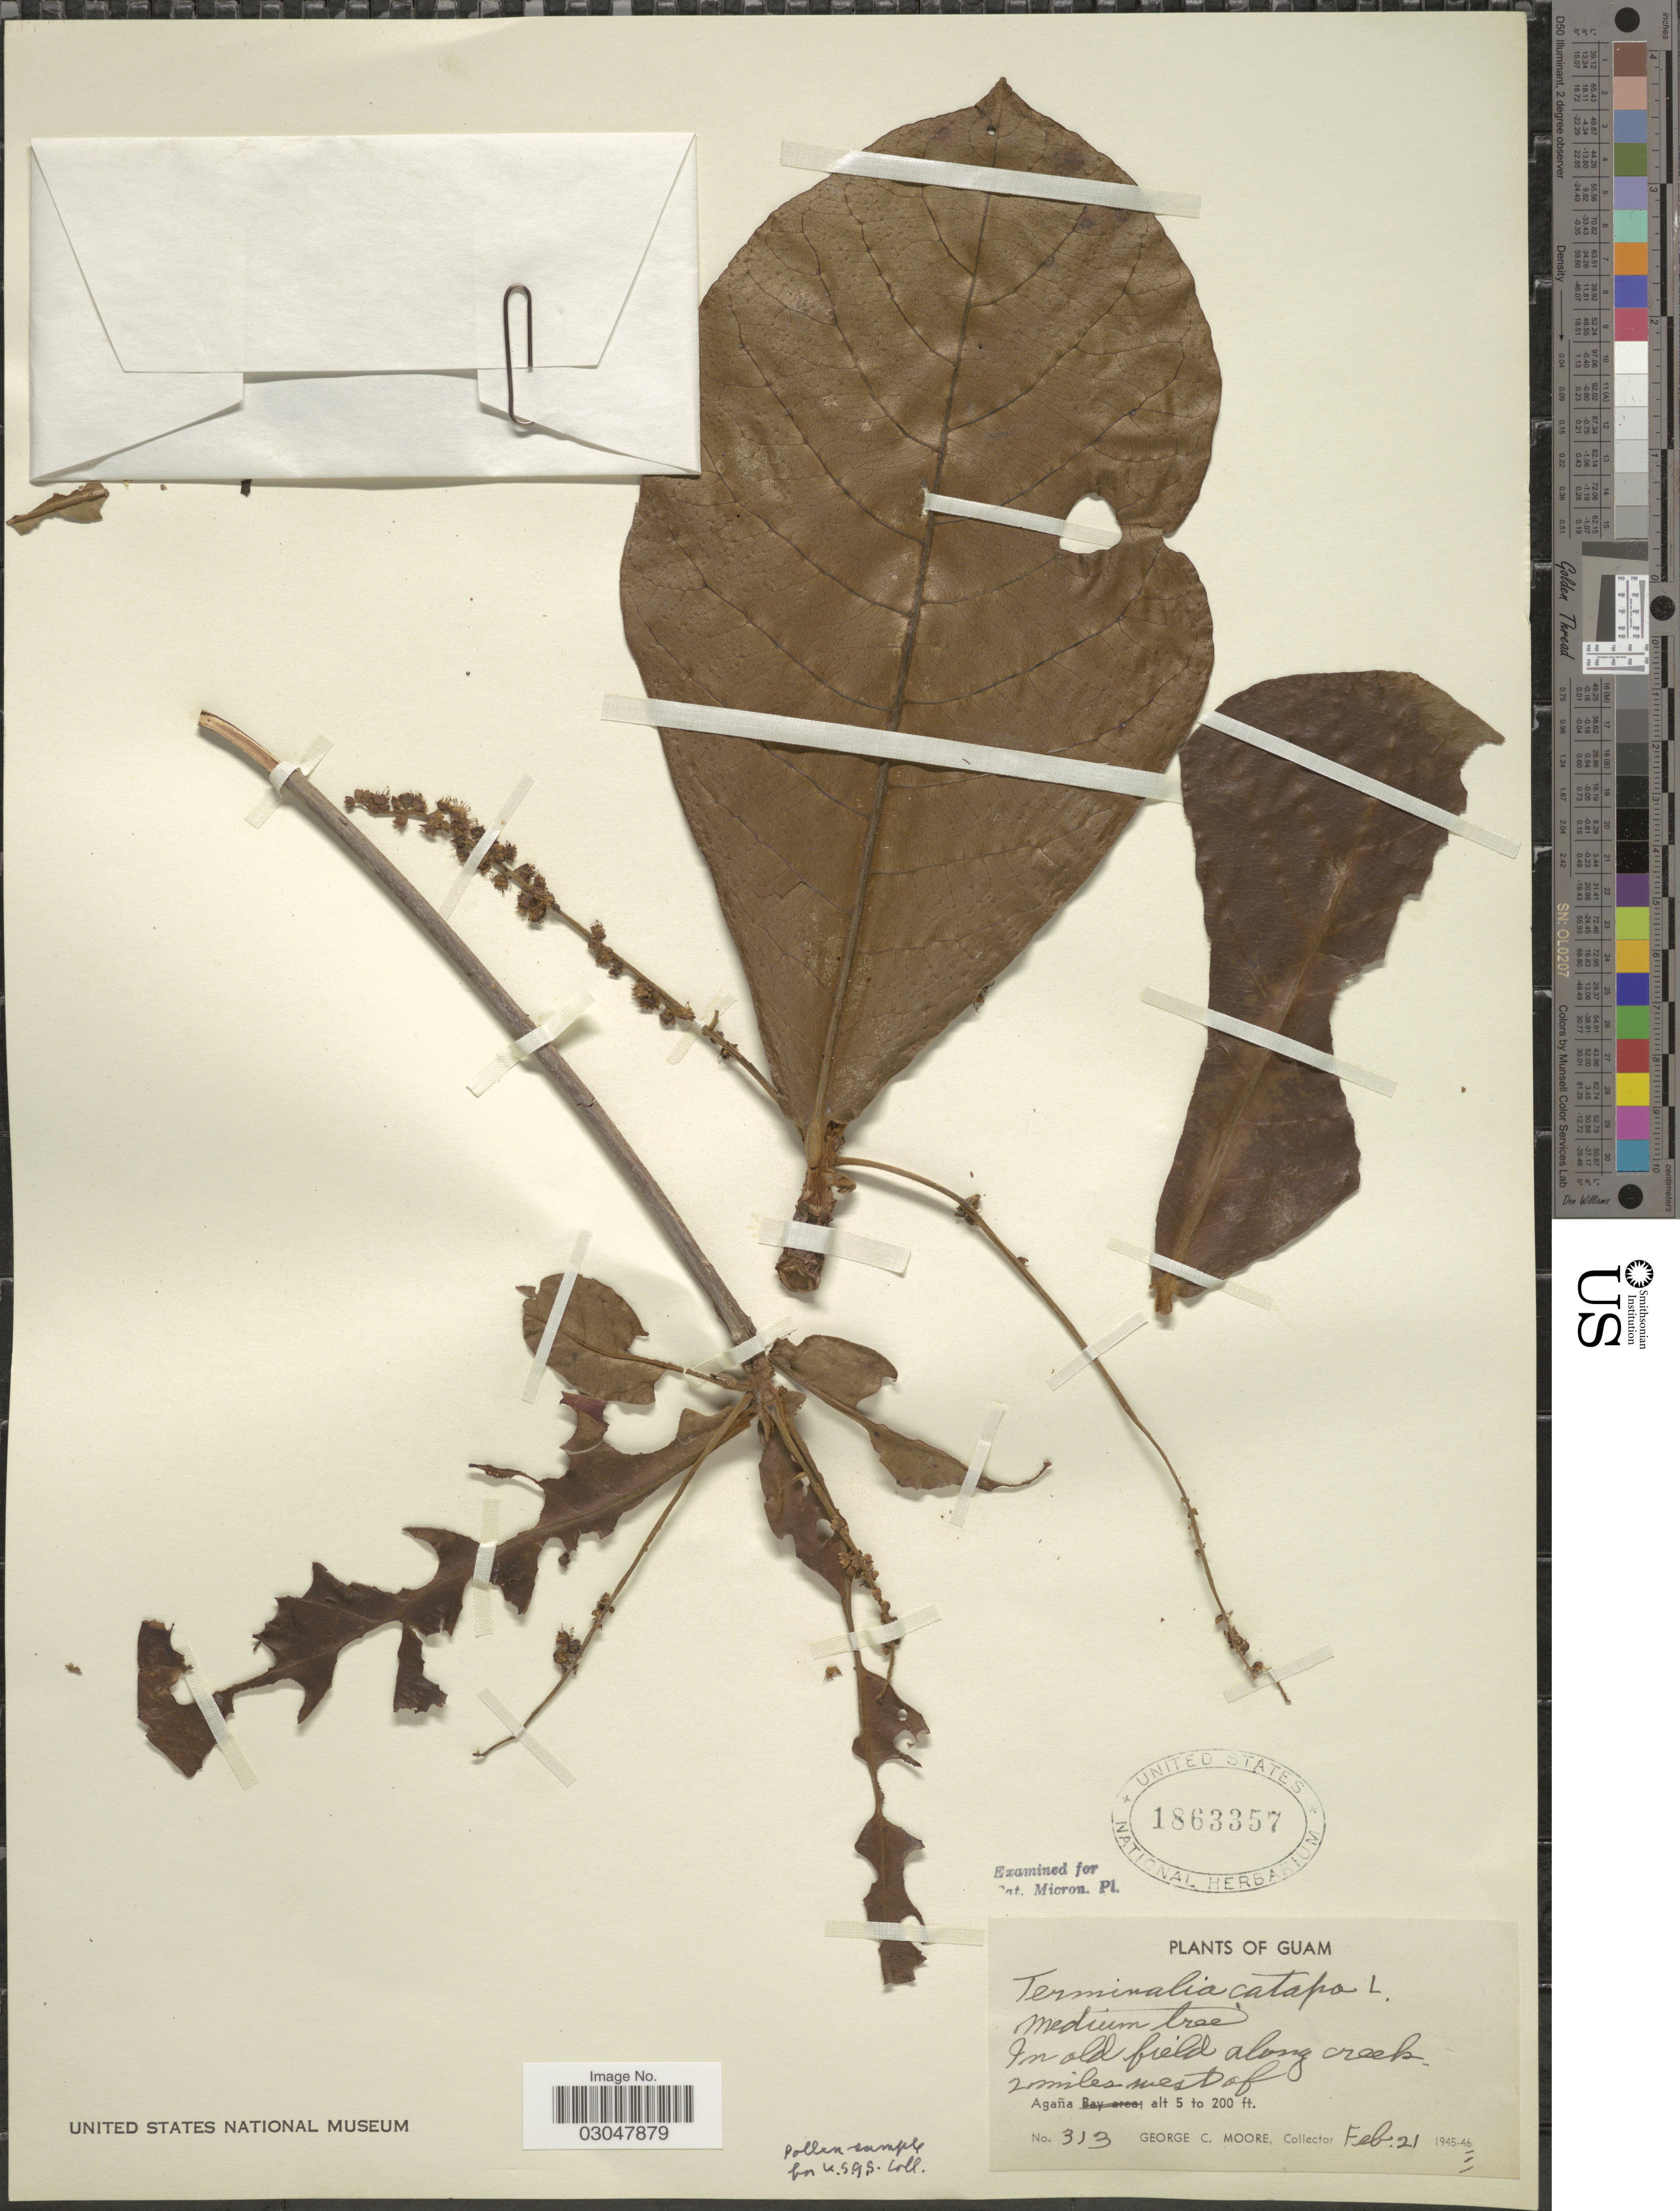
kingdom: Plantae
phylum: Tracheophyta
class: Magnoliopsida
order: Myrtales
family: Combretaceae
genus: Terminalia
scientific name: Terminalia catappa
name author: L.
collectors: G. C. Moore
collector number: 313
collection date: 1946-02-21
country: Guam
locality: In old field along creek. 2 miles west of Agaña.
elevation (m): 2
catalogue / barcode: US 1863357